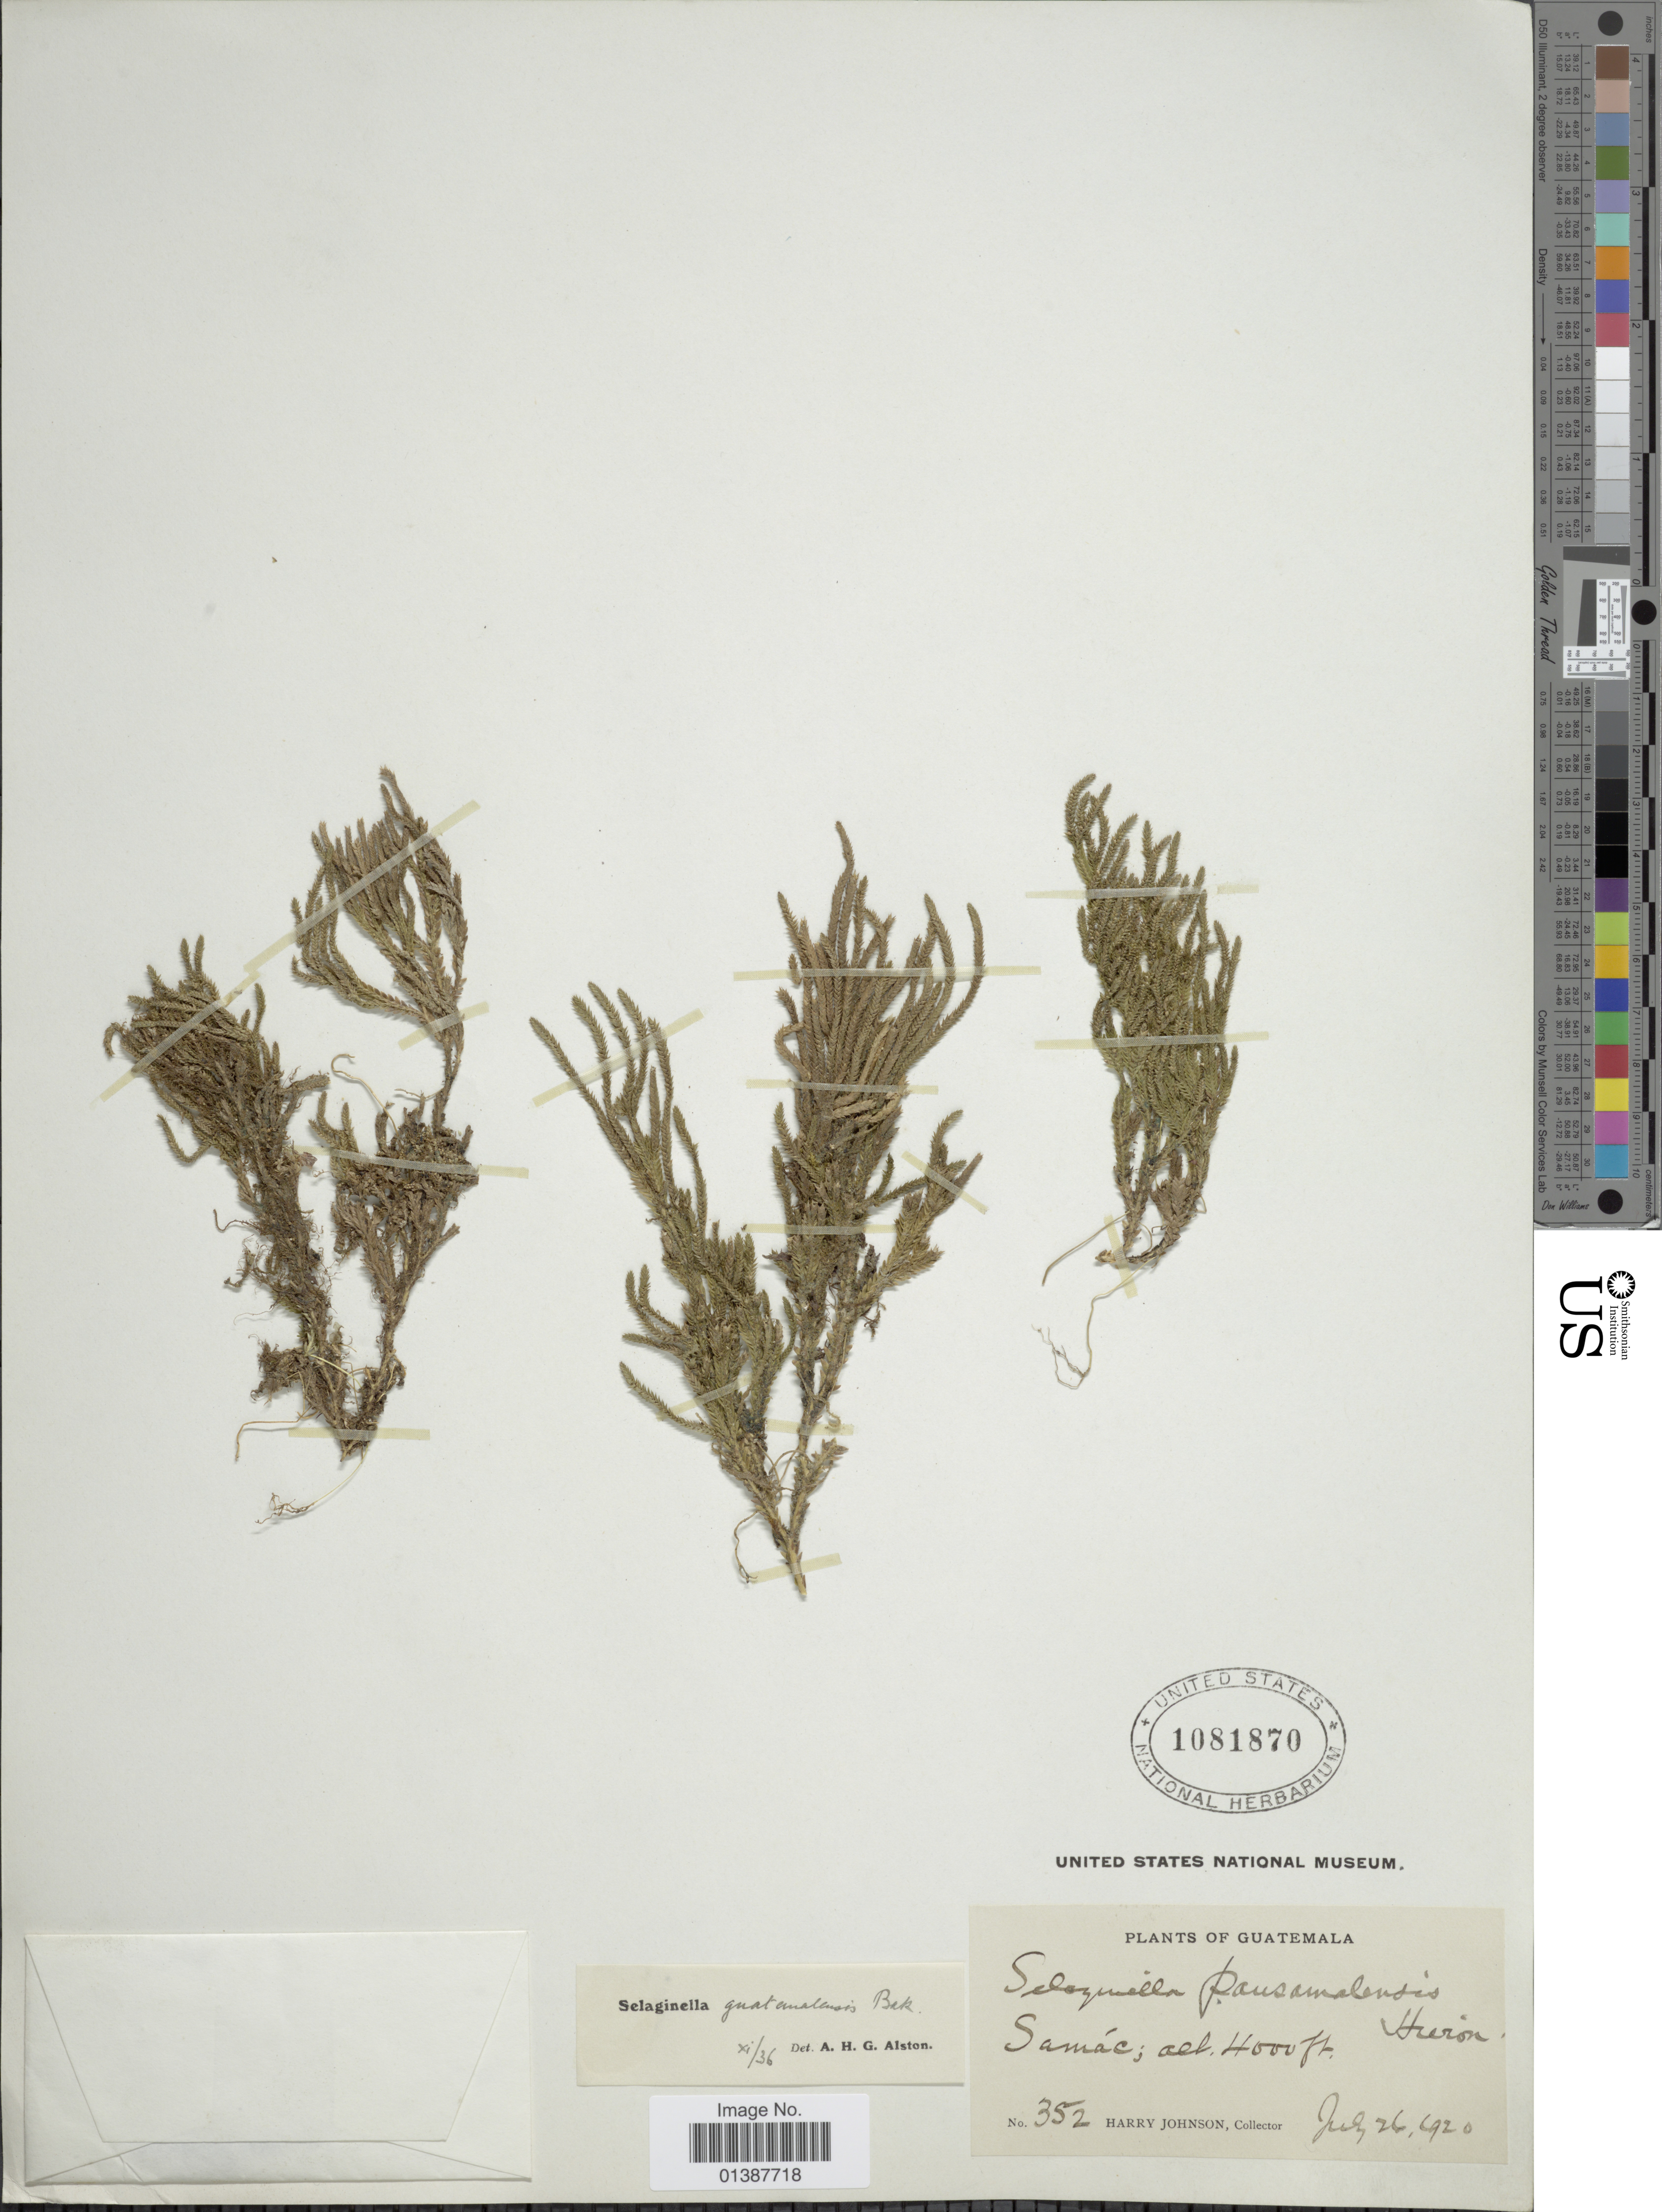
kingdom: Plantae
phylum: Tracheophyta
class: Lycopodiopsida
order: Selaginellales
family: Selaginellaceae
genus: Selaginella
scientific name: Selaginella guatemalensis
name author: Baker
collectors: H. Johnson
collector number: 352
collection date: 1920-07-26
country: Guatemala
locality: Samác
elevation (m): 1219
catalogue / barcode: US 1081870